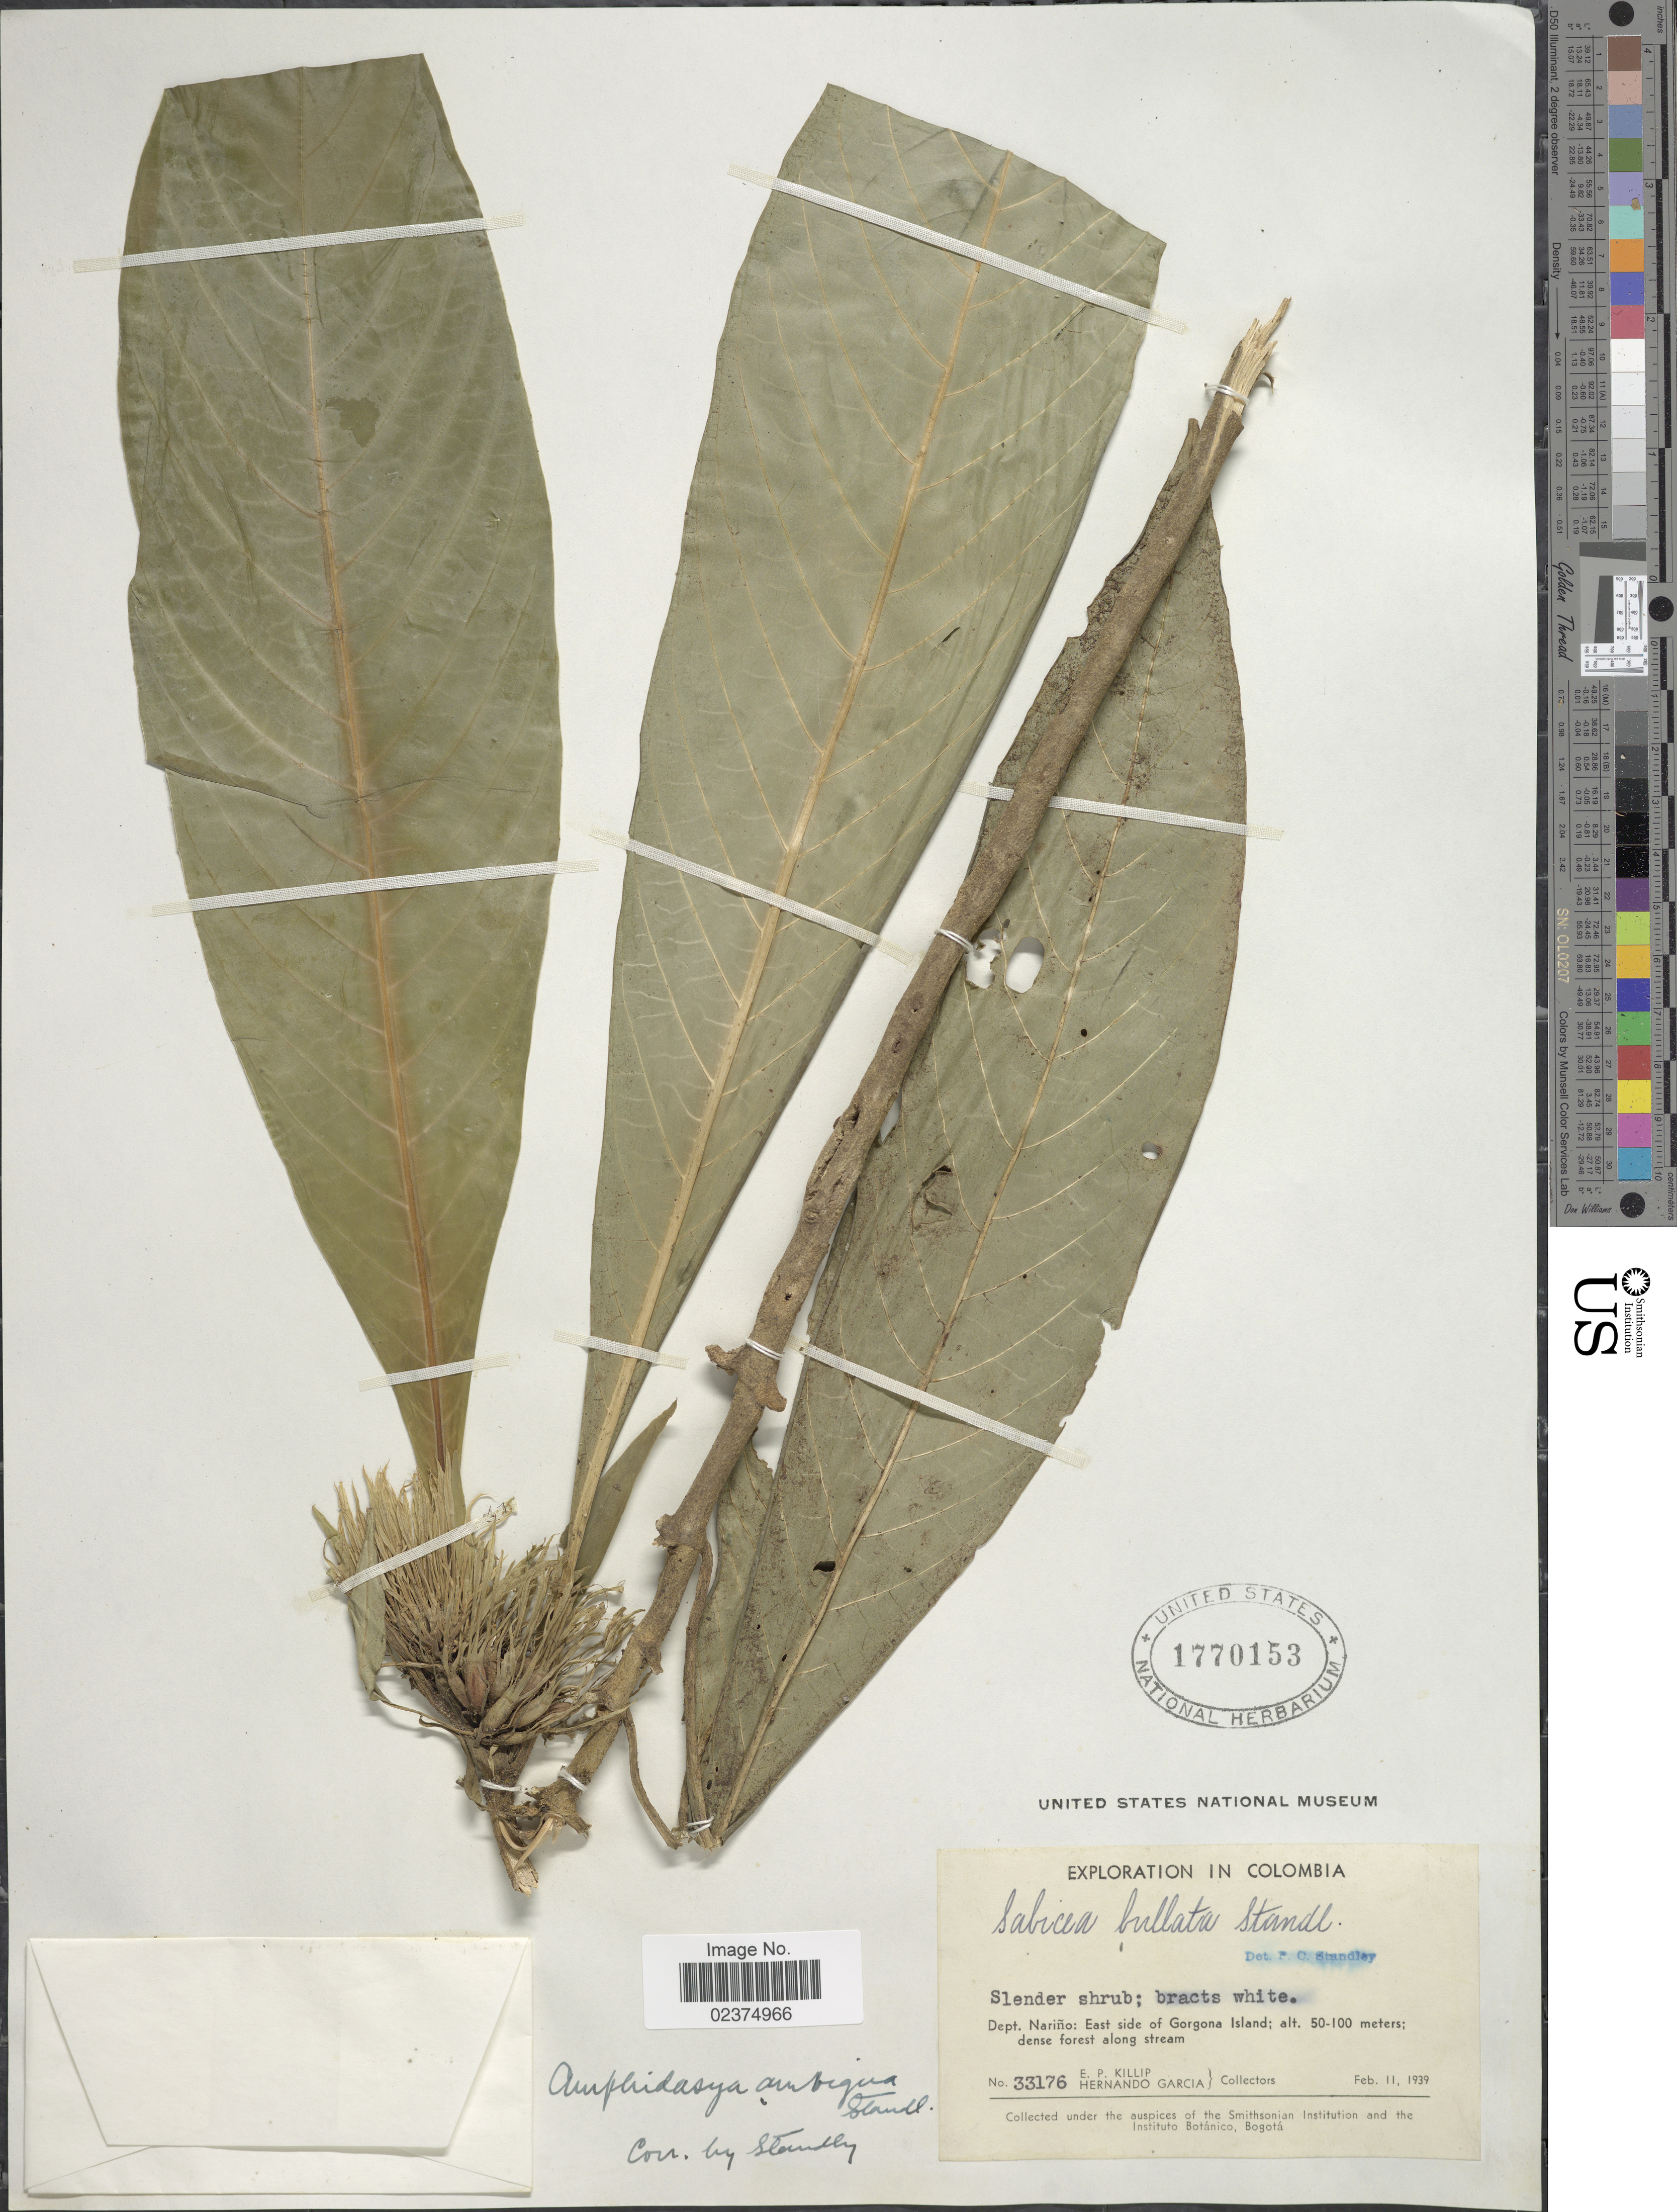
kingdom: Plantae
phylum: Tracheophyta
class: Magnoliopsida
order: Gentianales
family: Rubiaceae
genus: Amphidasya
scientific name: Amphidasya ambigua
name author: Standl.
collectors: E. P. Killip & H. Garcia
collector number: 33176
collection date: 1939-02-11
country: Colombia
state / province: Nariño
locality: East side of Gorgona Island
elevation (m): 50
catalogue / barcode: US 1770153